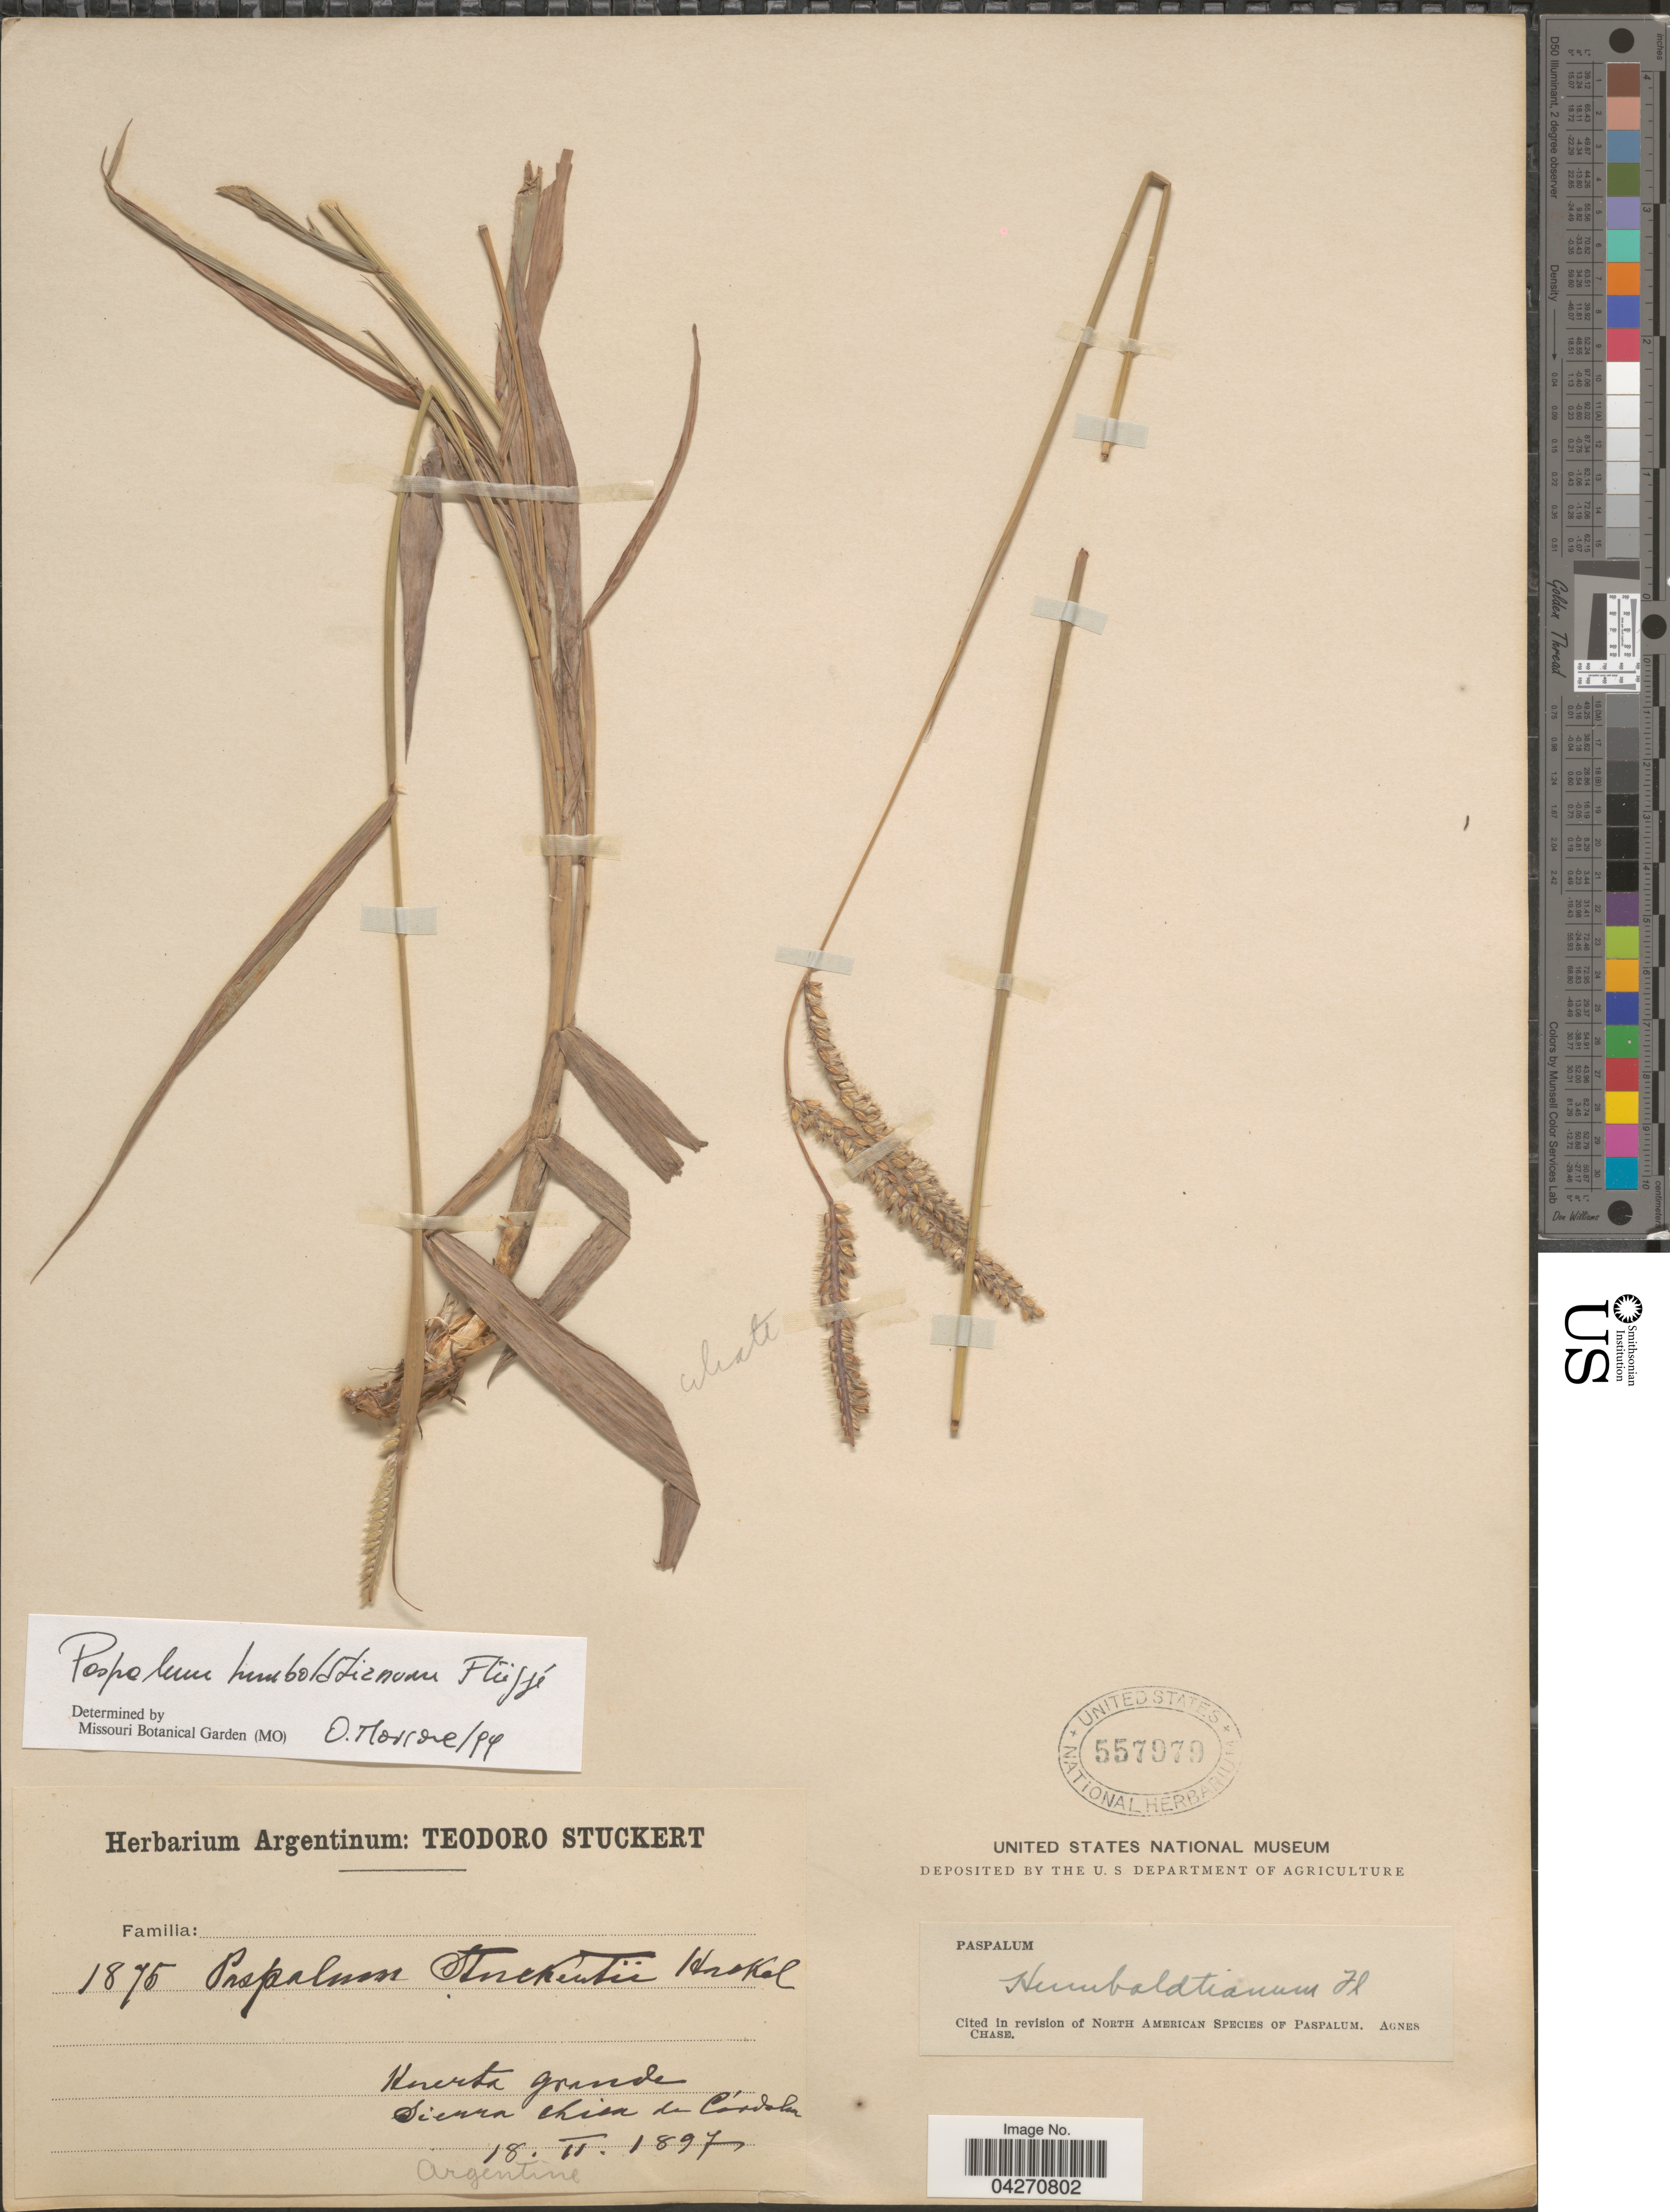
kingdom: Plantae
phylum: Tracheophyta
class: Liliopsida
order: Poales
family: Poaceae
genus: Paspalum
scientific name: Paspalum humboldtianum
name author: Flüggé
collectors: T. Stuckert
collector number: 1875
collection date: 1897-02-18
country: Argentina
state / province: Cordoba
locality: Hererta grande. Sierra chisa de Córdoba.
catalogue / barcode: US 557979